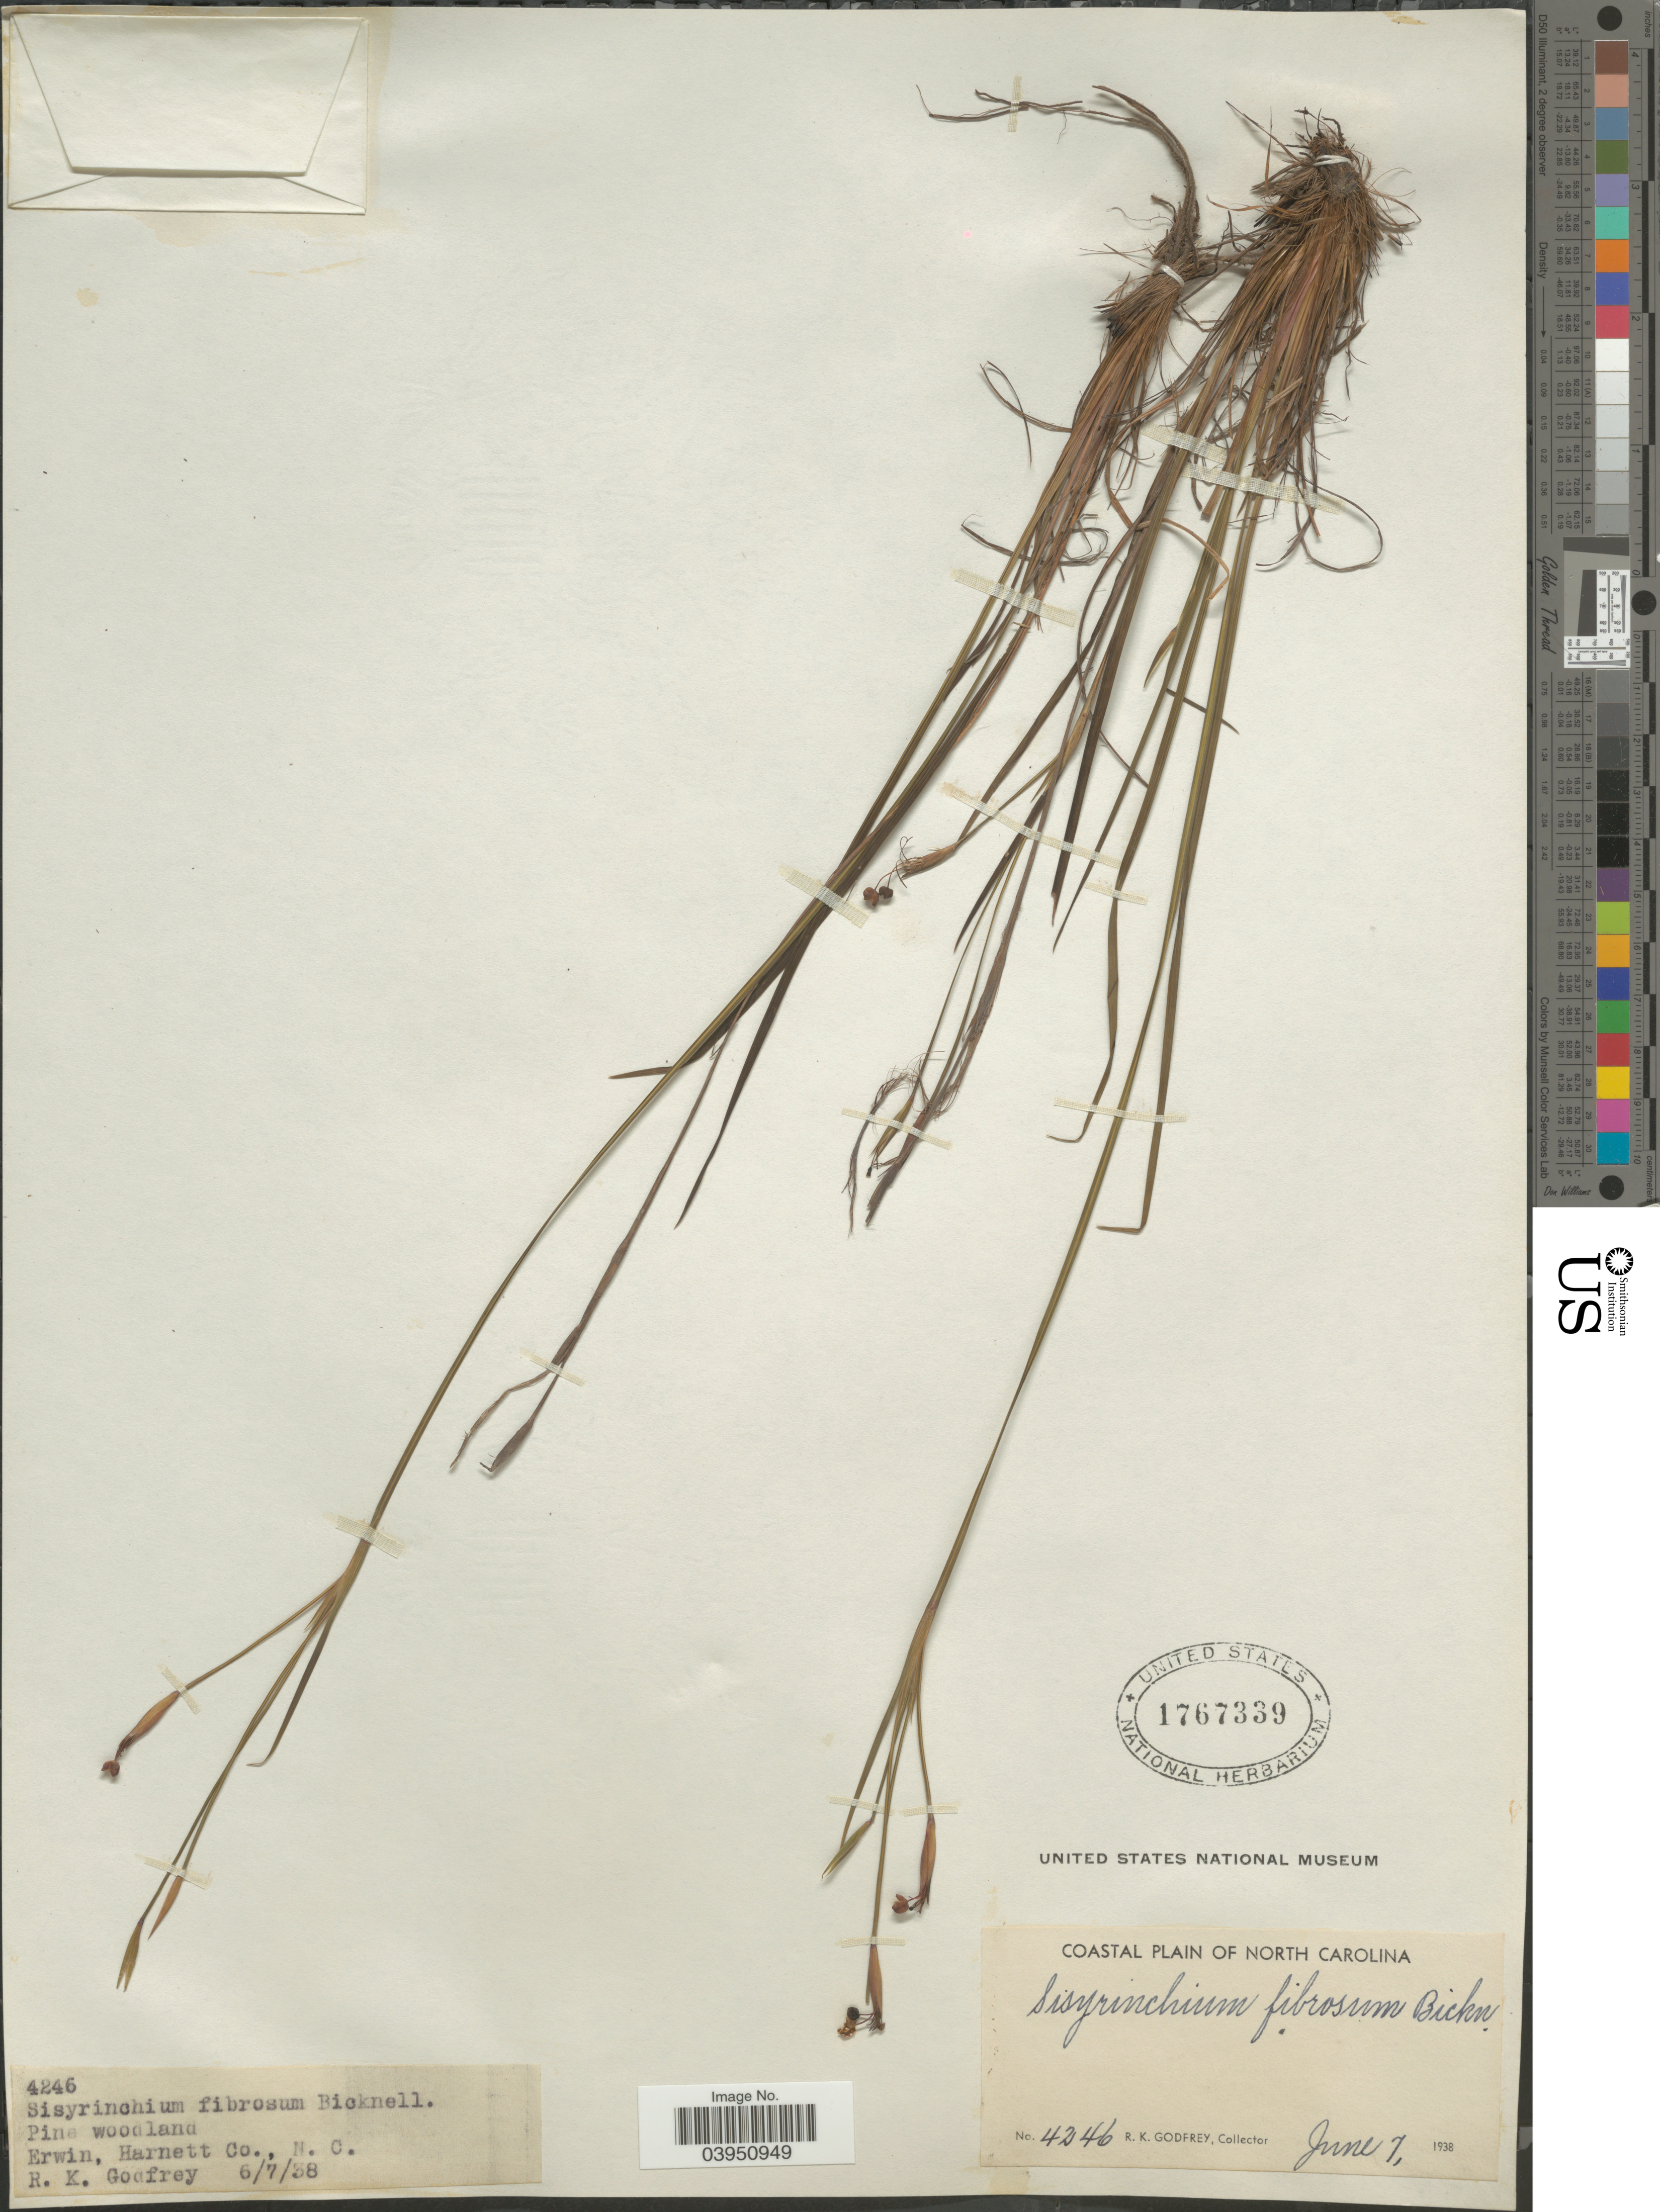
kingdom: Plantae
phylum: Tracheophyta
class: Liliopsida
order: Asparagales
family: Iridaceae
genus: Sisyrinchium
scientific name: Sisyrinchium fibrosum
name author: E.P. Bicknell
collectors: R. K. Godfrey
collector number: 4246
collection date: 1938-06-07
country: United States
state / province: North Carolina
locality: Erwin, Harnett Co. Coastal Plain of North Carolina.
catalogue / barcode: US 1767339